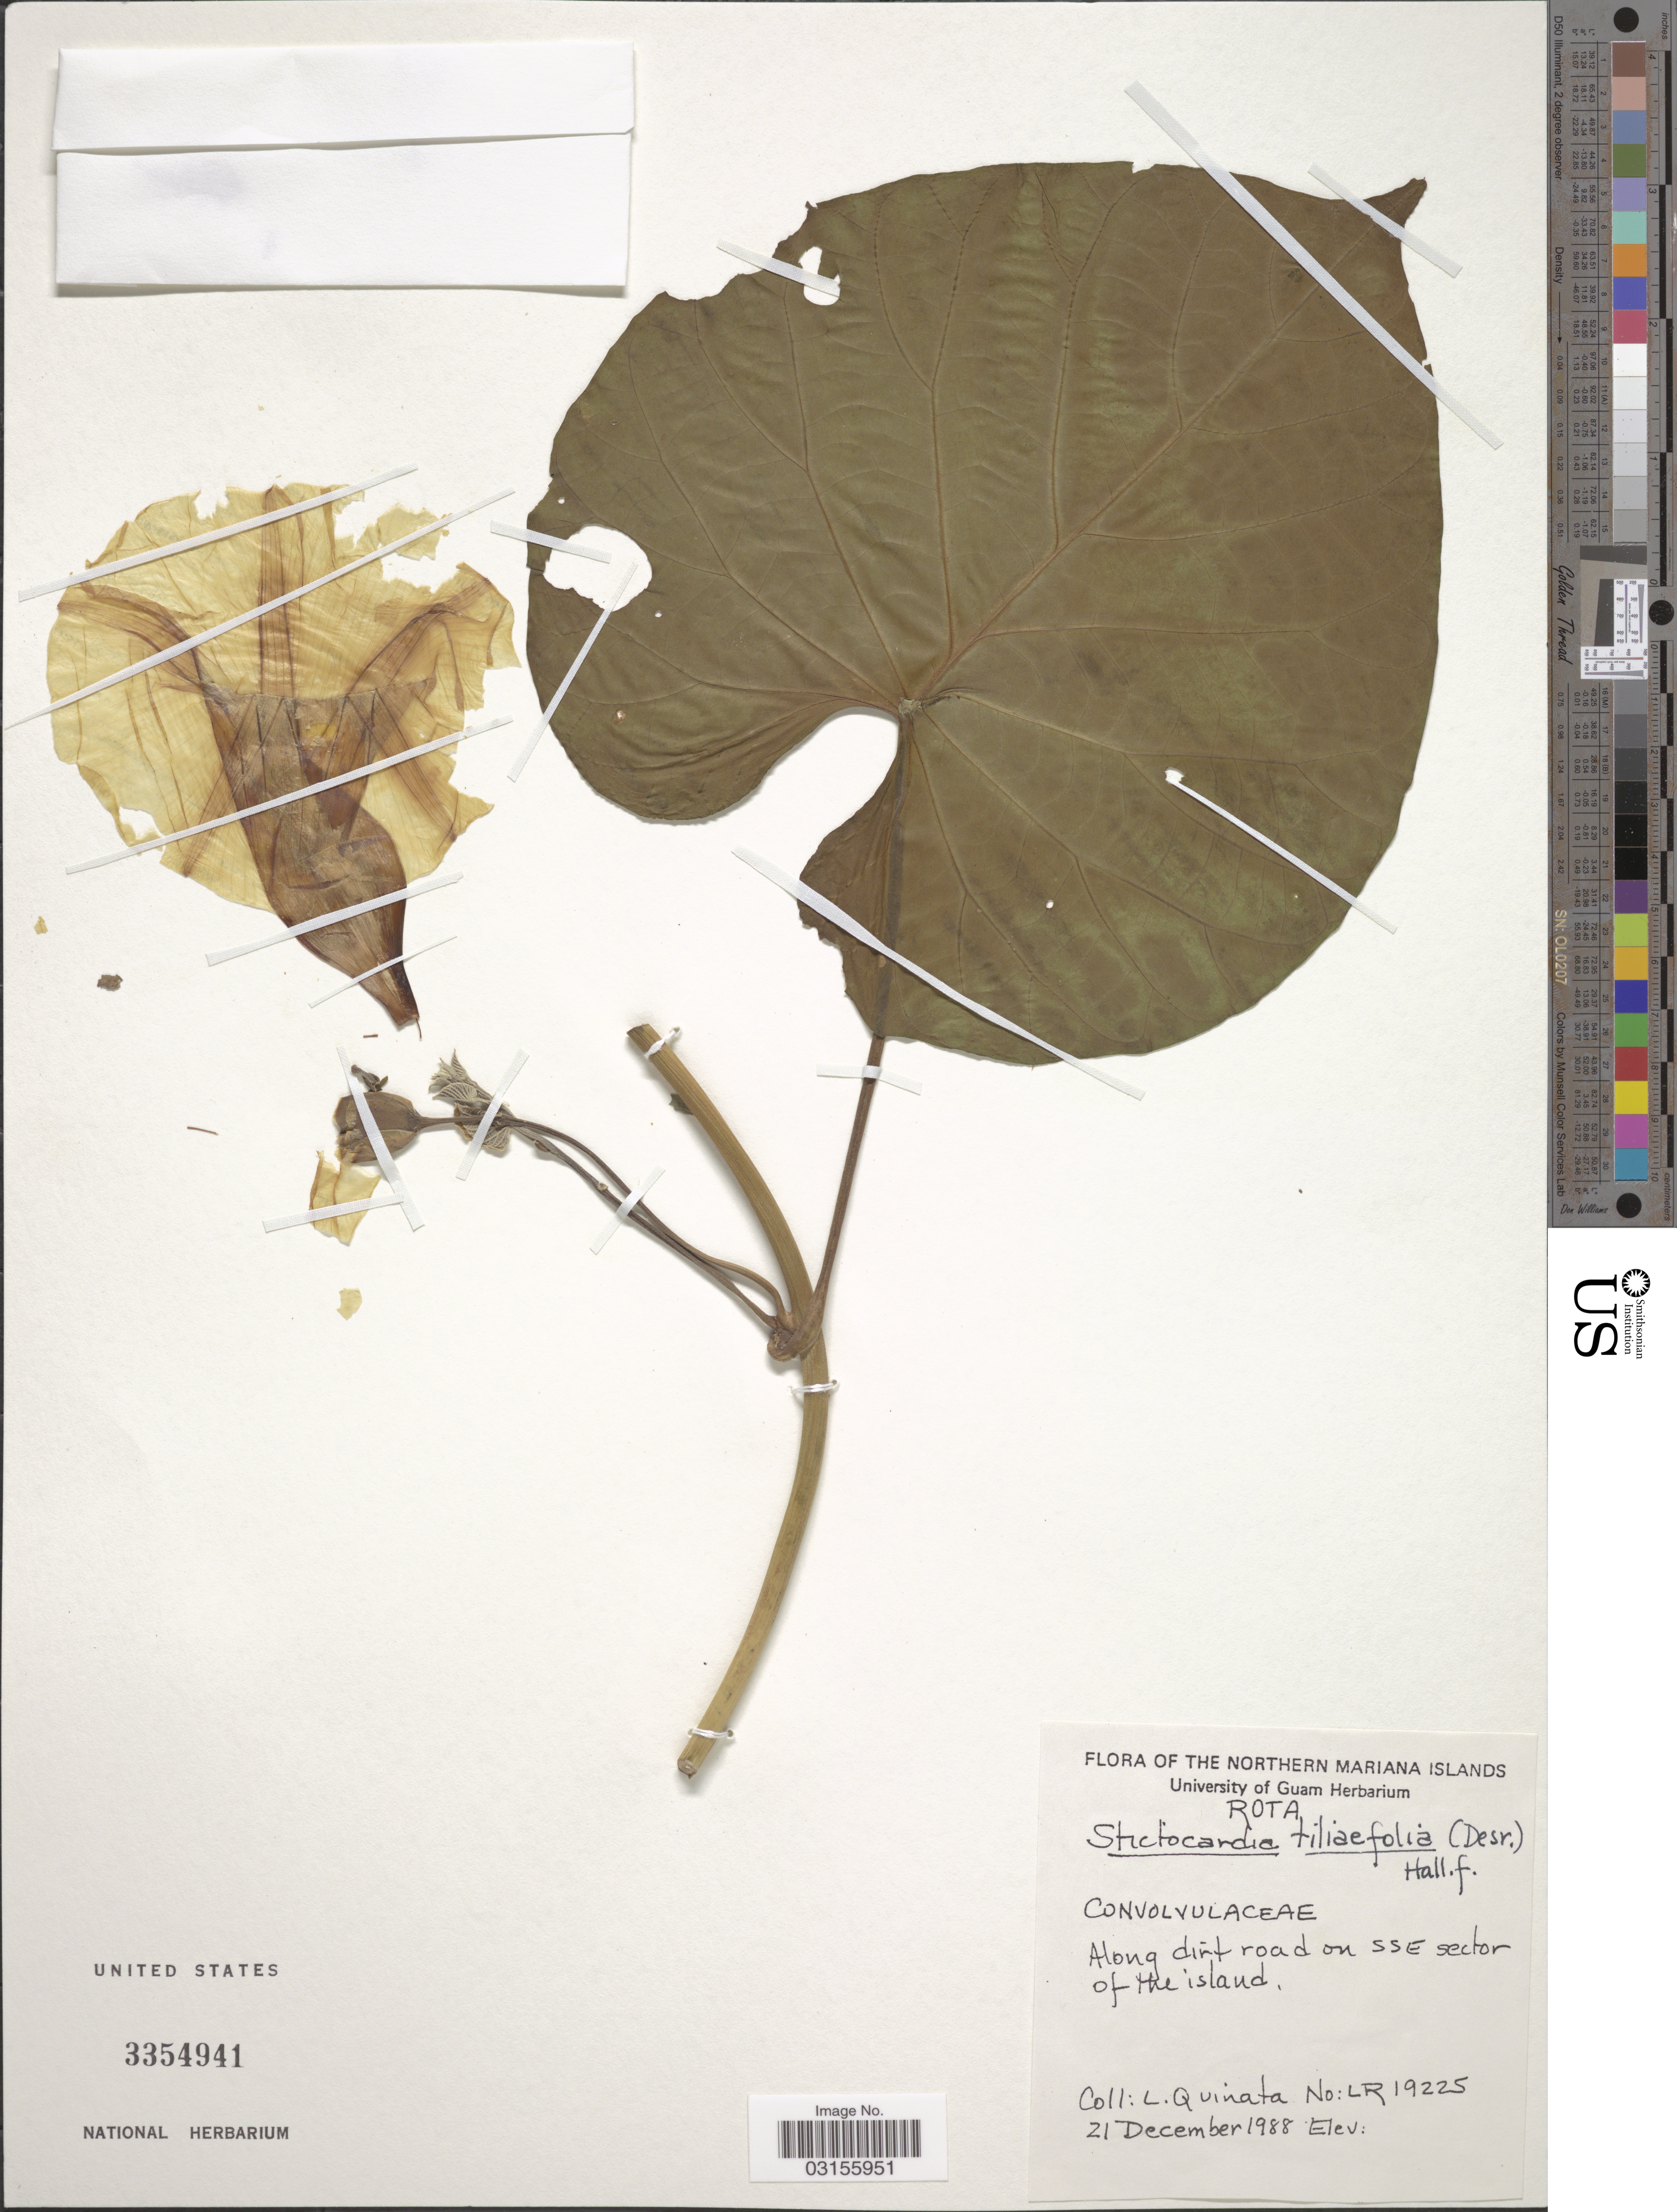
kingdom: Plantae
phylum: Tracheophyta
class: Magnoliopsida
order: Solanales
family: Convolvulaceae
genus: Stictocardia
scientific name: Stictocardia tiliifolia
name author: (Desr.) Hallier f.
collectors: L. Quinata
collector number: LR19225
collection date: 1988-12-21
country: Northern Mariana Islands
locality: Rota. Along dirt road on SSE sector of the island.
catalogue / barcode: US 3354941